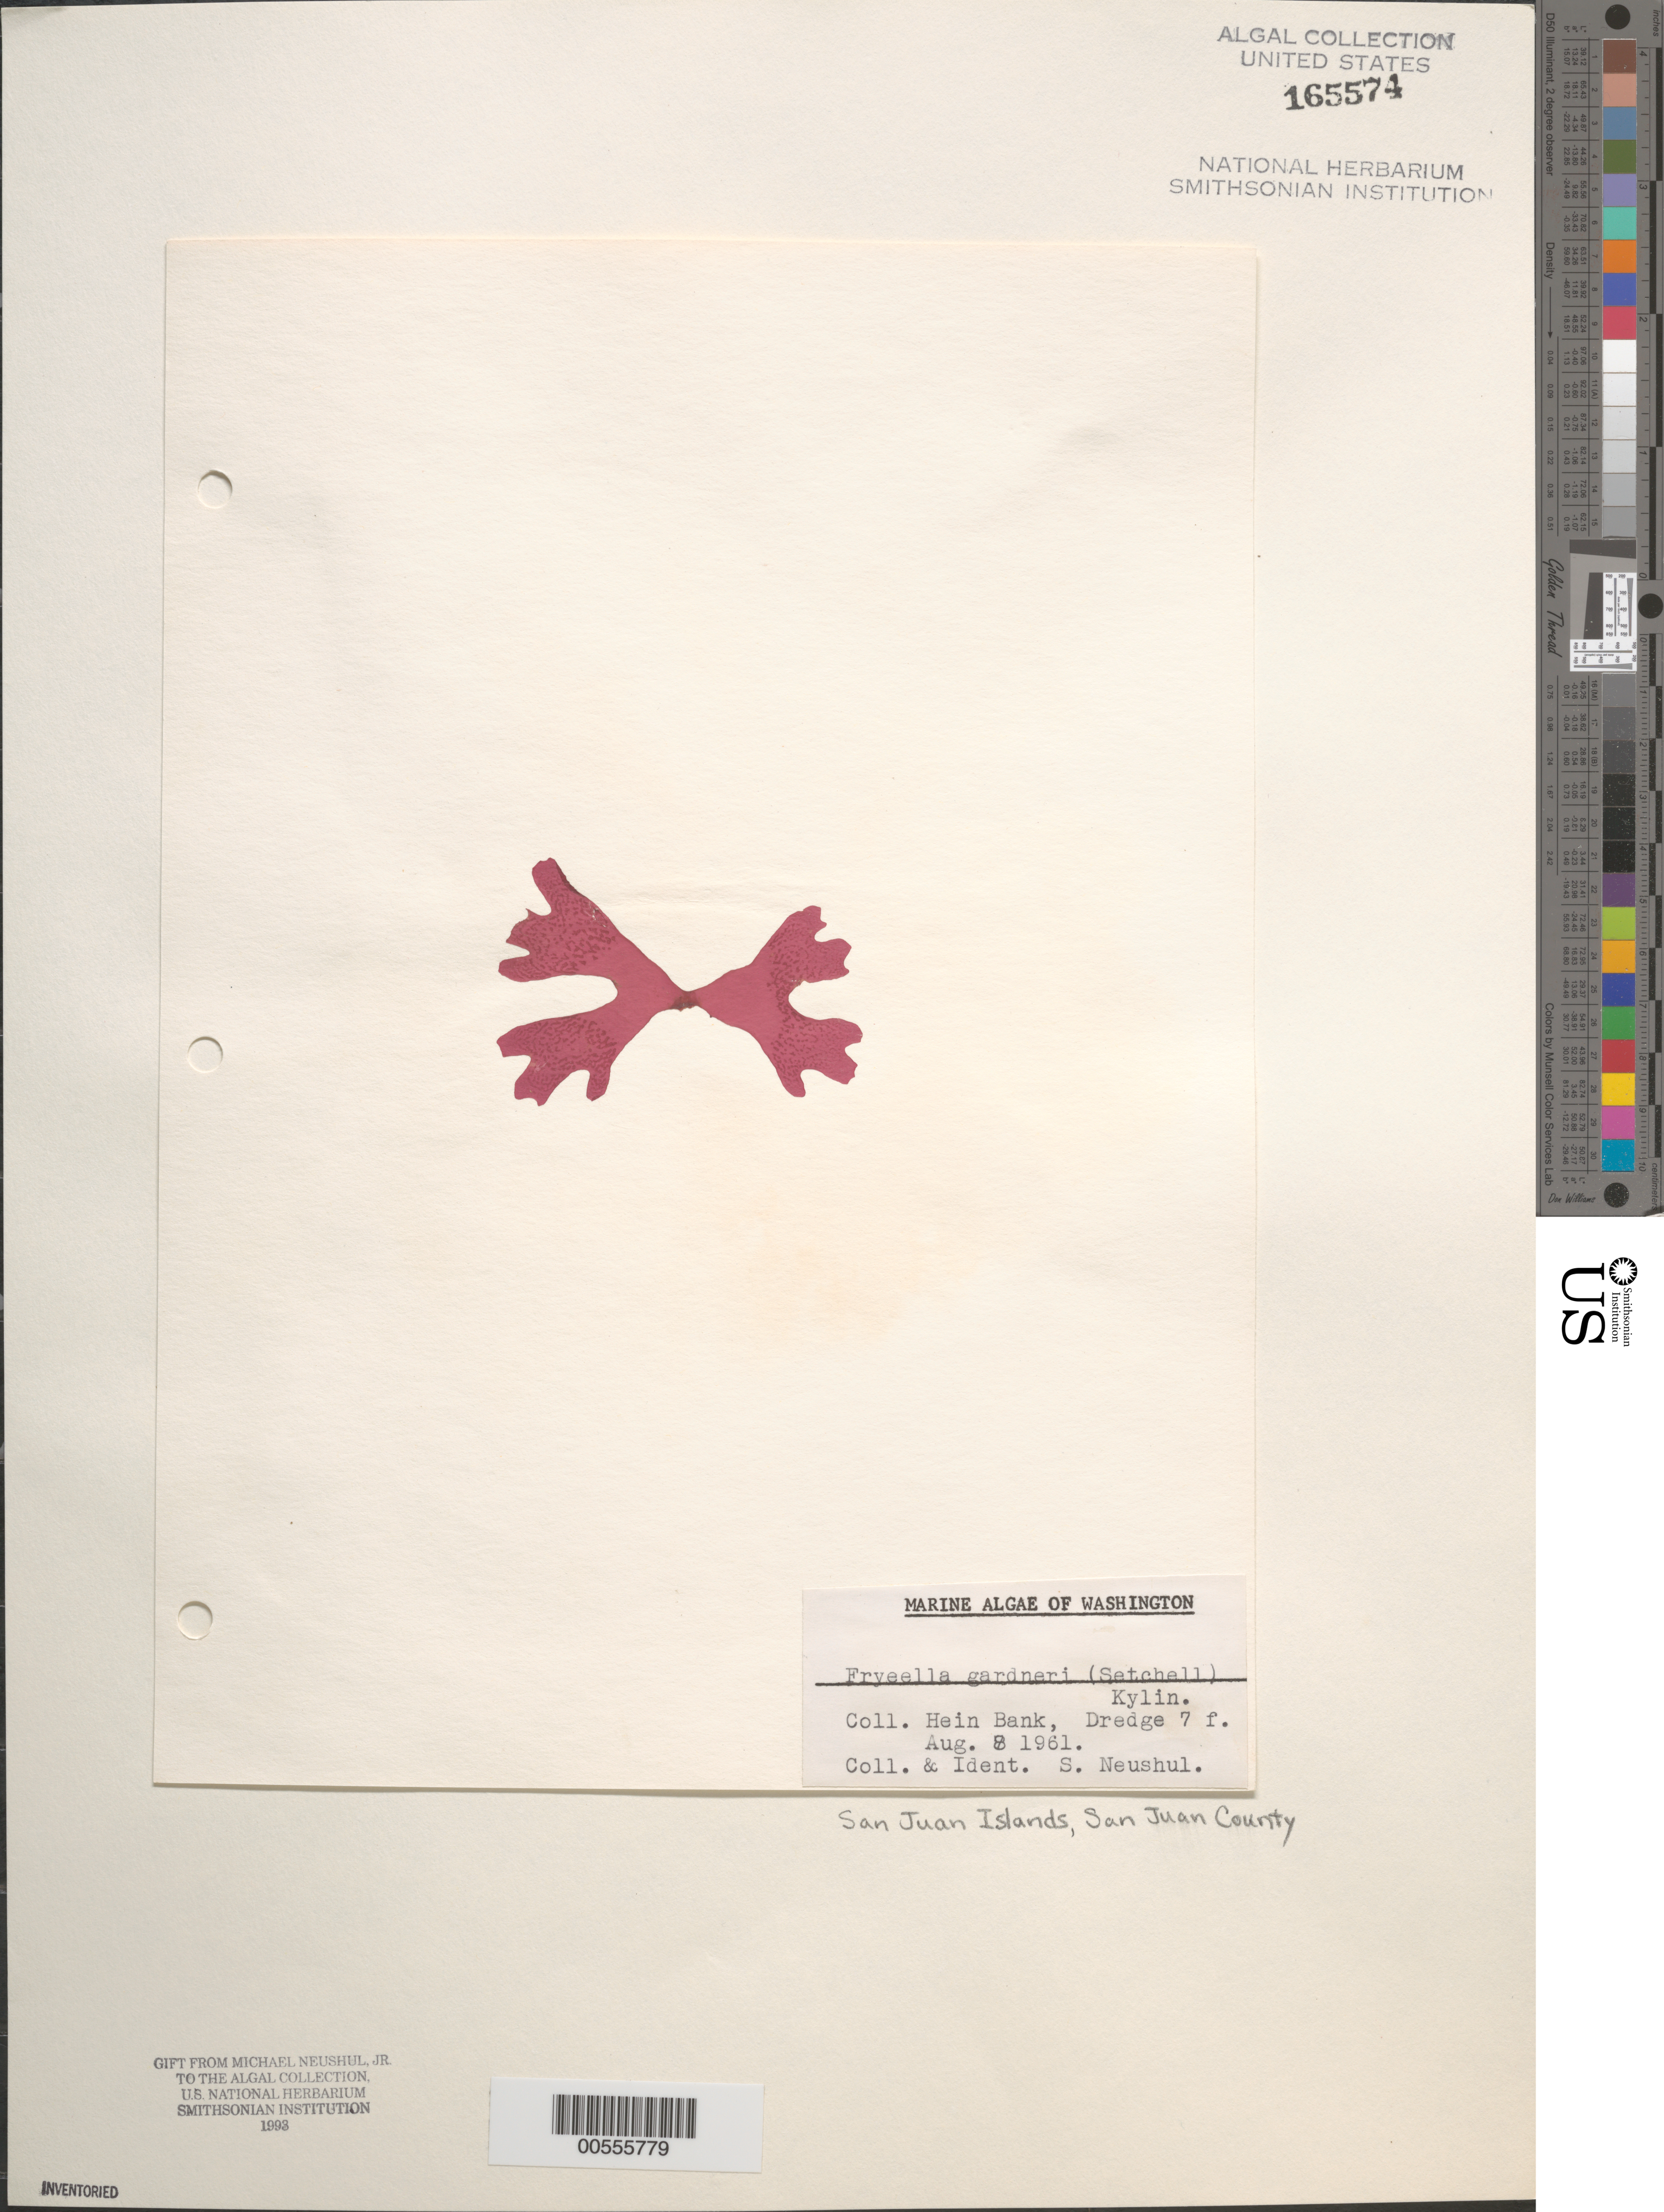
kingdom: Plantae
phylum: Rhodophyta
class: Florideophyceae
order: Rhodymeniales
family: Fryeellaceae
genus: Fryeella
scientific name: Fryeella gardneri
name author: (Setch.) Kylin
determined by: Neushul, S.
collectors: S. Neushul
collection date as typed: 08 Aug 1961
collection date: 1961-08-08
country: United States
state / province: Washington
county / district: San Juan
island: San Juan Island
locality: Hein Bank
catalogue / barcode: US 165574